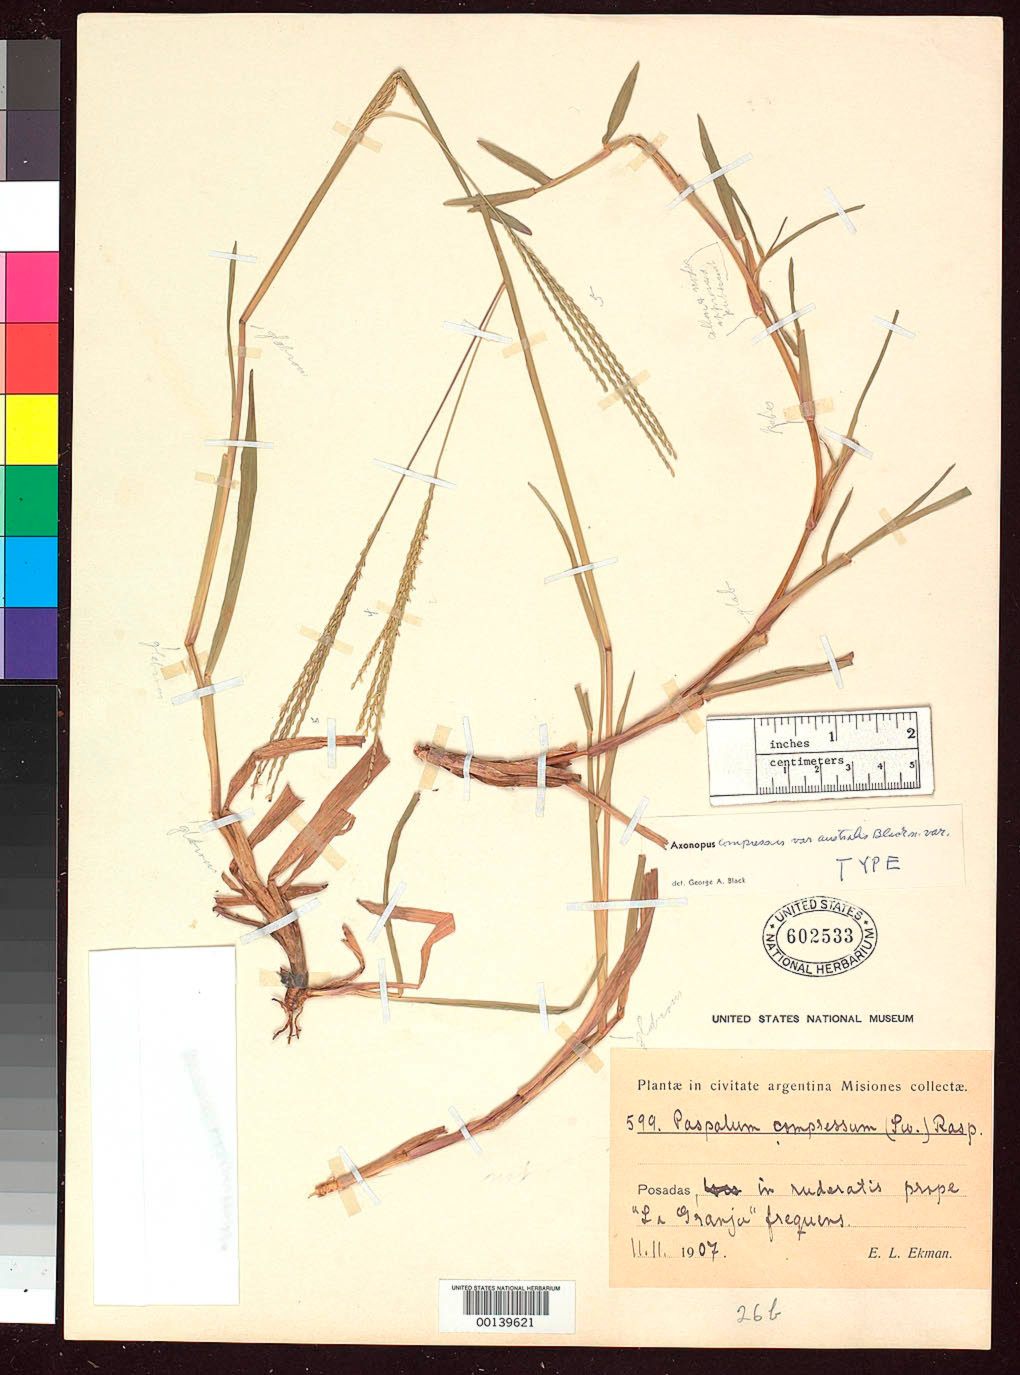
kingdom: Plantae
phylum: Tracheophyta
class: Liliopsida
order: Poales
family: Poaceae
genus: Axonopus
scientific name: Axonopus compressus var. australis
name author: G.A. Black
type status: Holotype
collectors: E. L. Ekman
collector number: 599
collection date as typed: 11 Nov 1907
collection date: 1907-11-11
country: Argentina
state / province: Misiones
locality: Posadas in ruderatis prope 'La Granje" frequens.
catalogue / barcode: US 602533